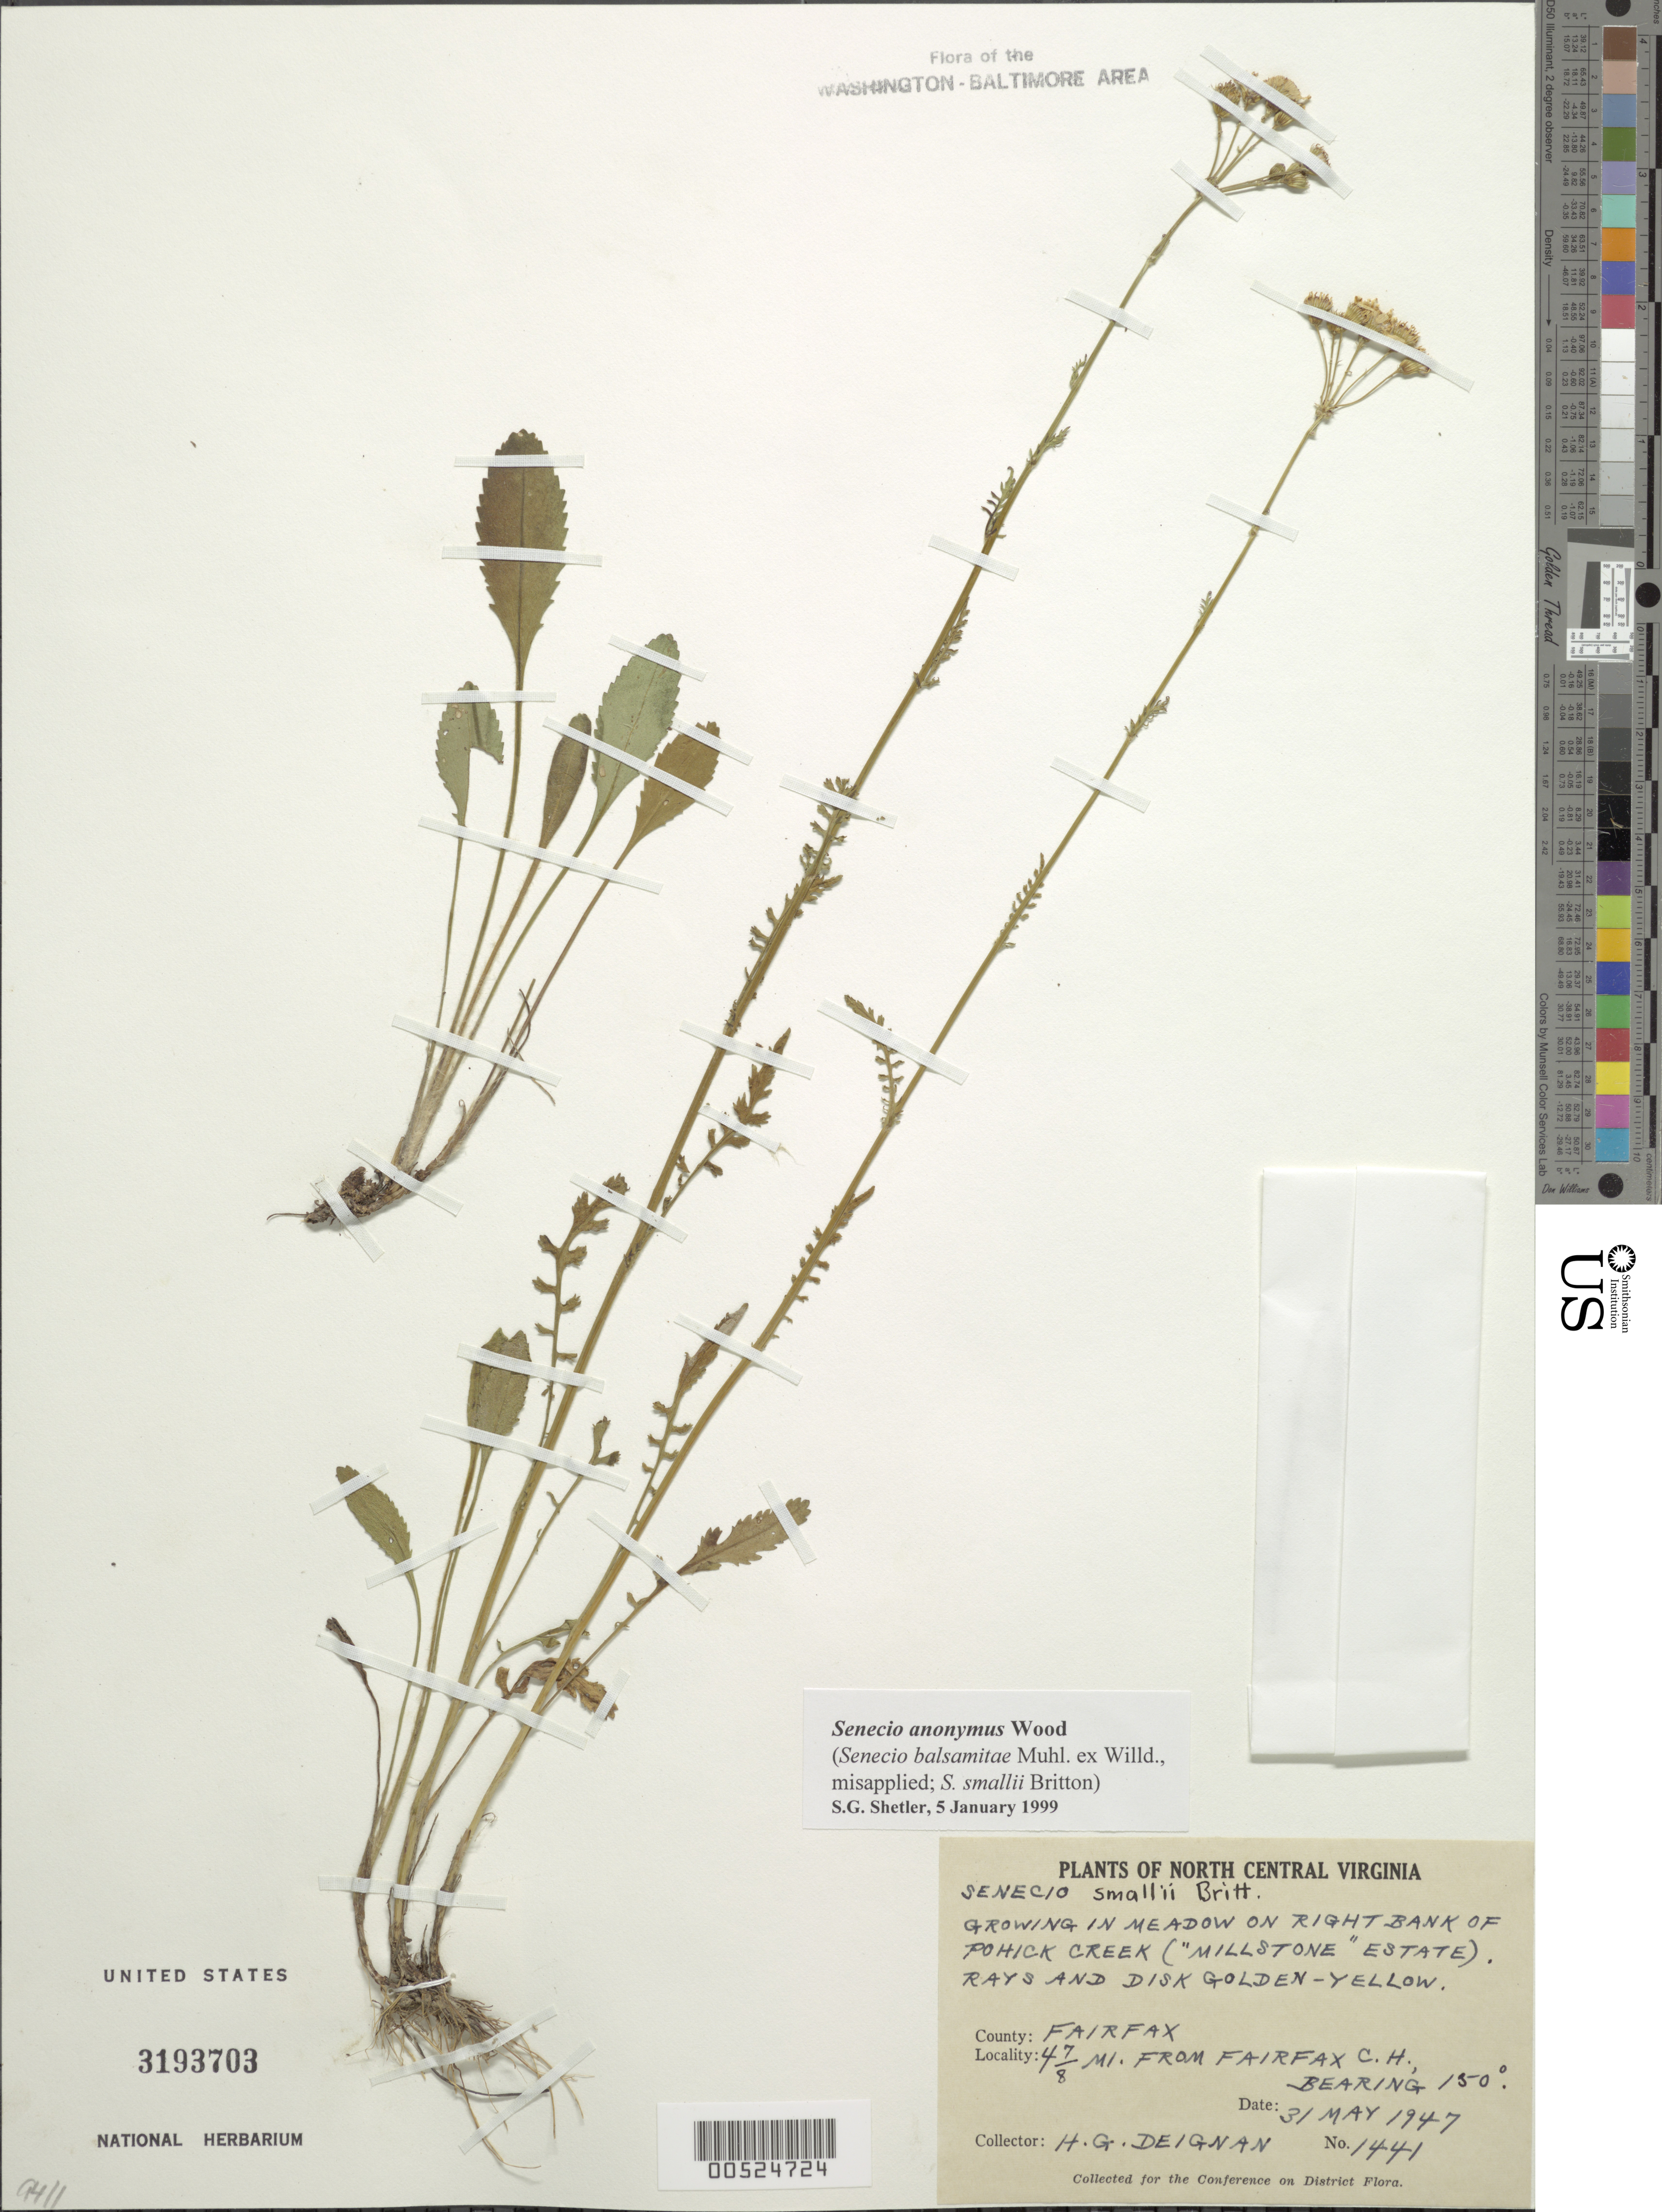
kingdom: Plantae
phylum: Tracheophyta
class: Magnoliopsida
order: Asterales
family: Asteraceae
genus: Packera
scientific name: Packera anonyma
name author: (Alph. Wood) W.A. Weber & Á. Löve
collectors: H. Deignan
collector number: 1441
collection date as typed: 31 May 1947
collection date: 1947-05-31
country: United States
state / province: Virginia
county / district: Fairfax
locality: Fairfax Courthouse, 4.8 mi. from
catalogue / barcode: US 3193703